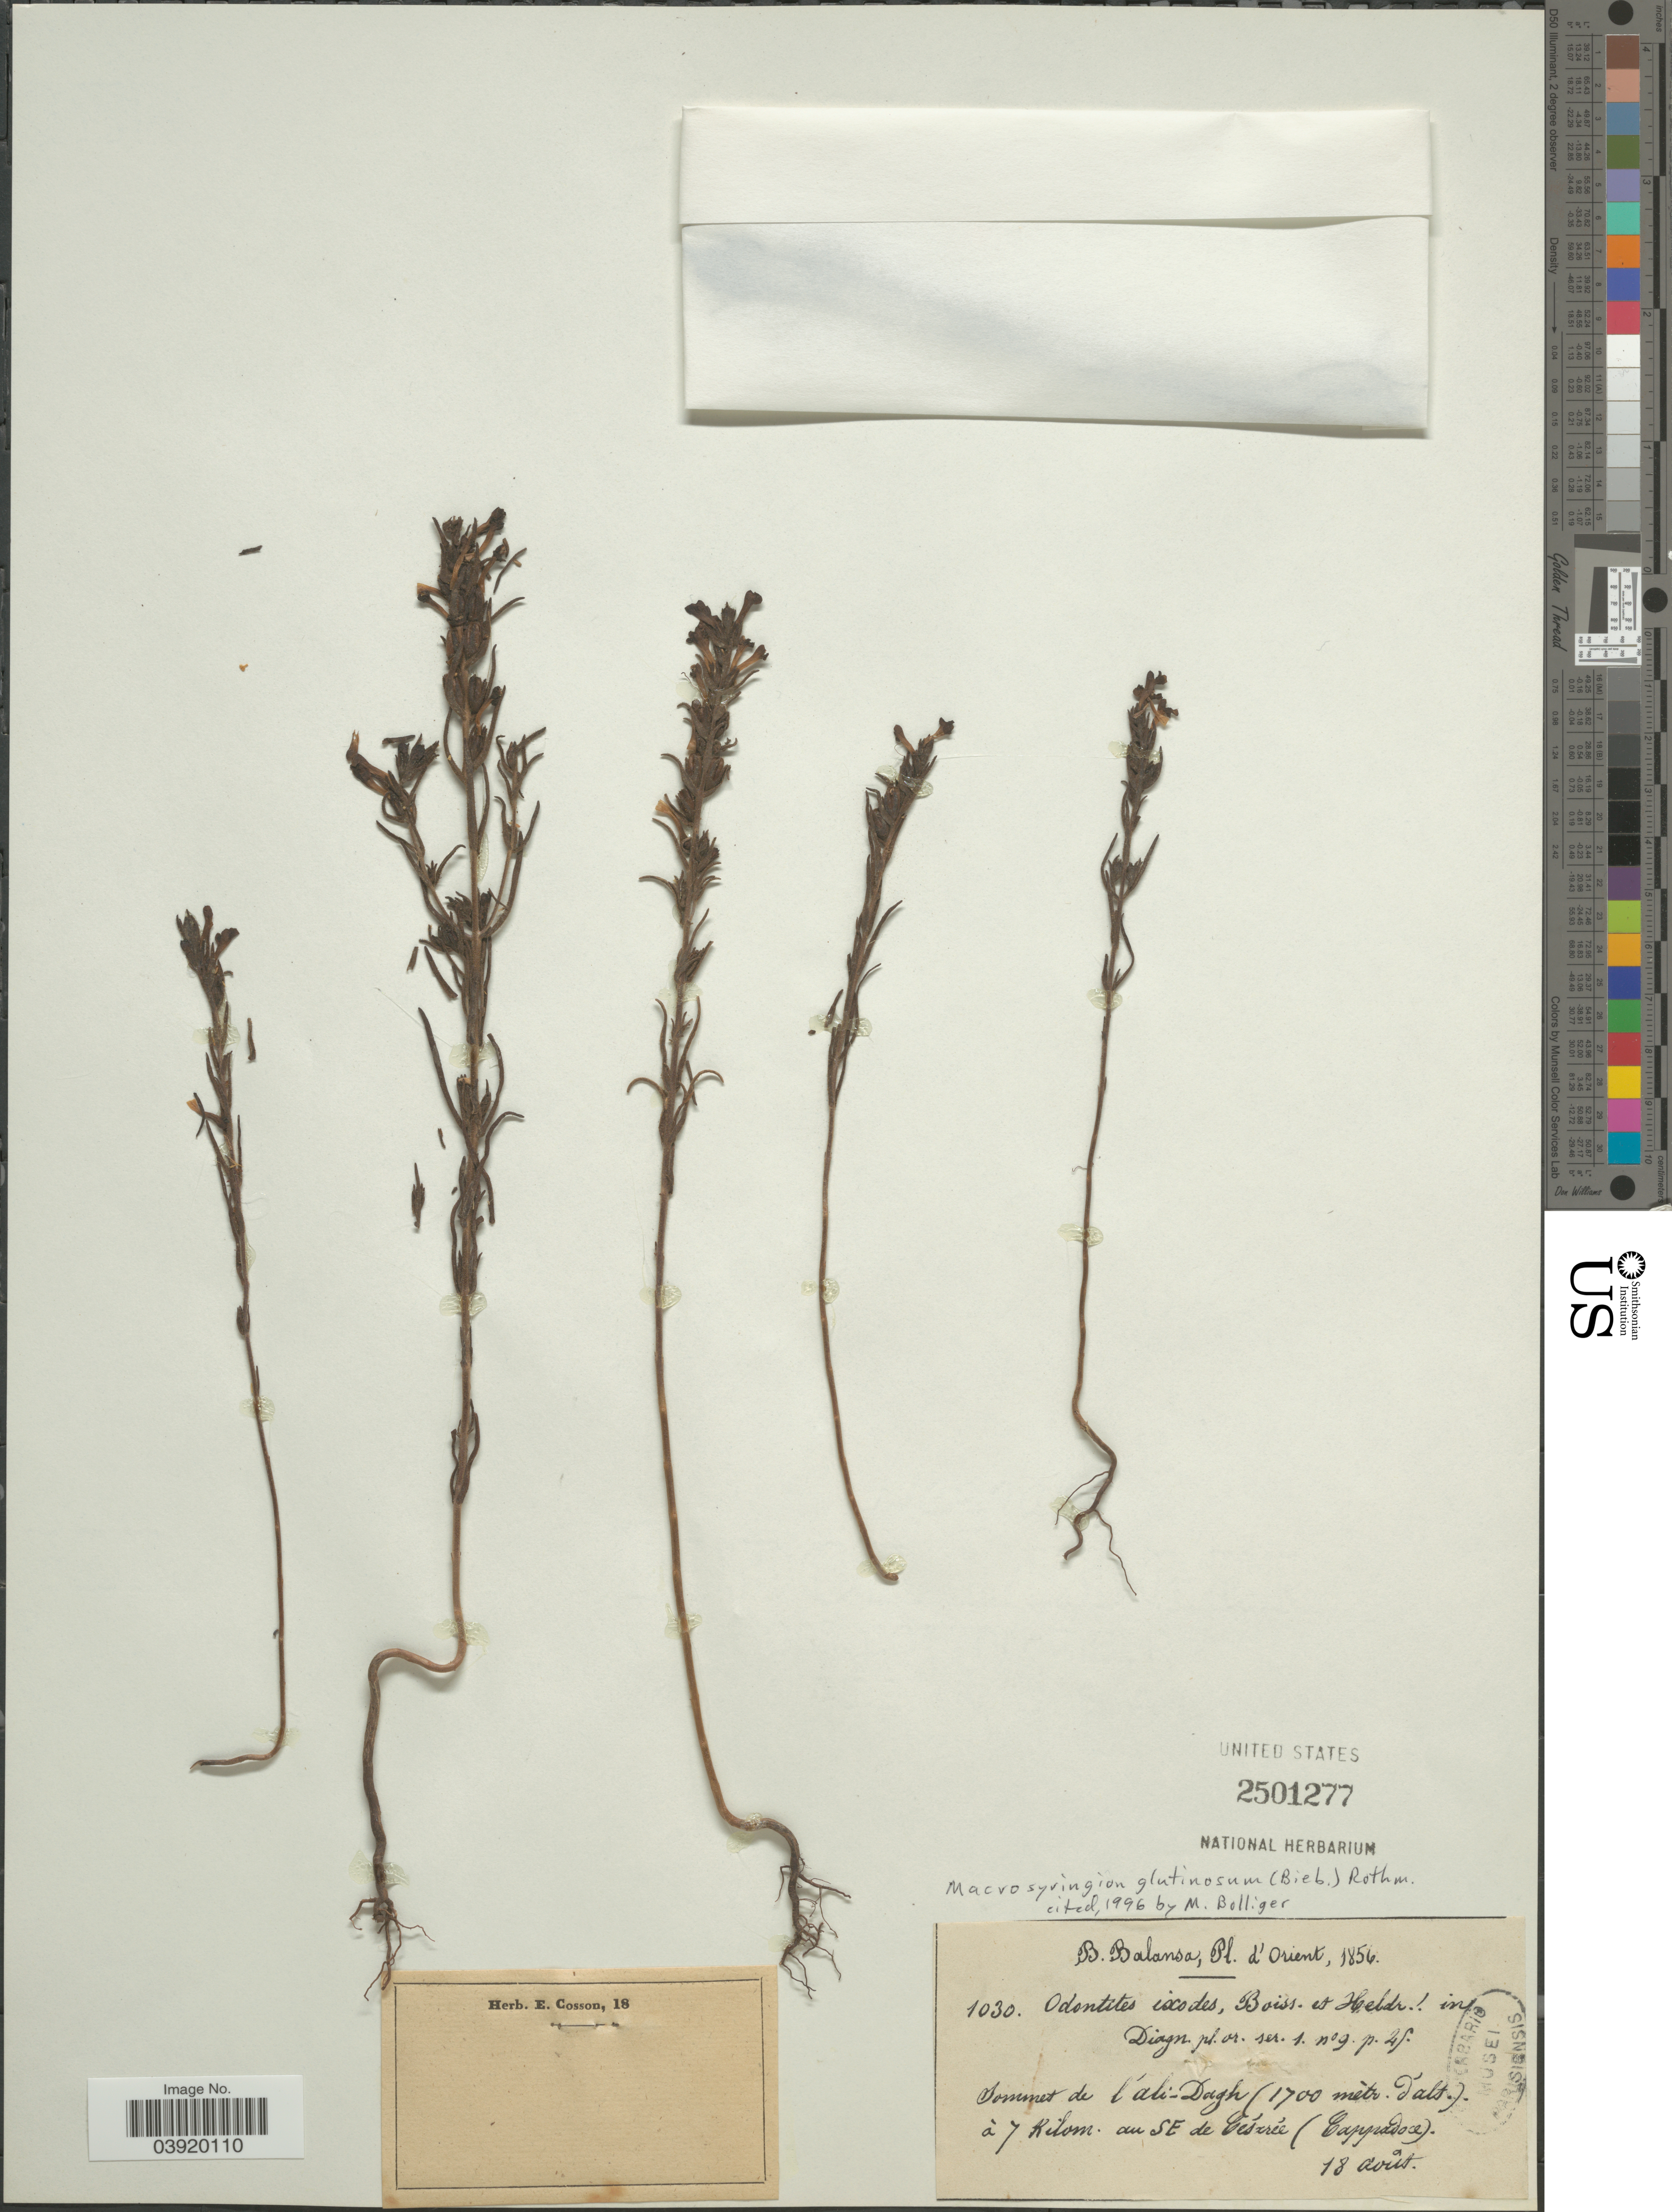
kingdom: Plantae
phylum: Tracheophyta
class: Magnoliopsida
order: Lamiales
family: Orobanchaceae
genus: Macrosyringion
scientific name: Macrosyringion glutinosum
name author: (M. Bieb.) Rothm.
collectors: B. Balansa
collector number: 1030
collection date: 1856-08-18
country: Turkey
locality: D'Orient. Sommet de l'Ali-Dagh à 7 Kilom. au SE de Césarée (Cappadoce).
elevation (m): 1700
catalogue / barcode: US 2501277